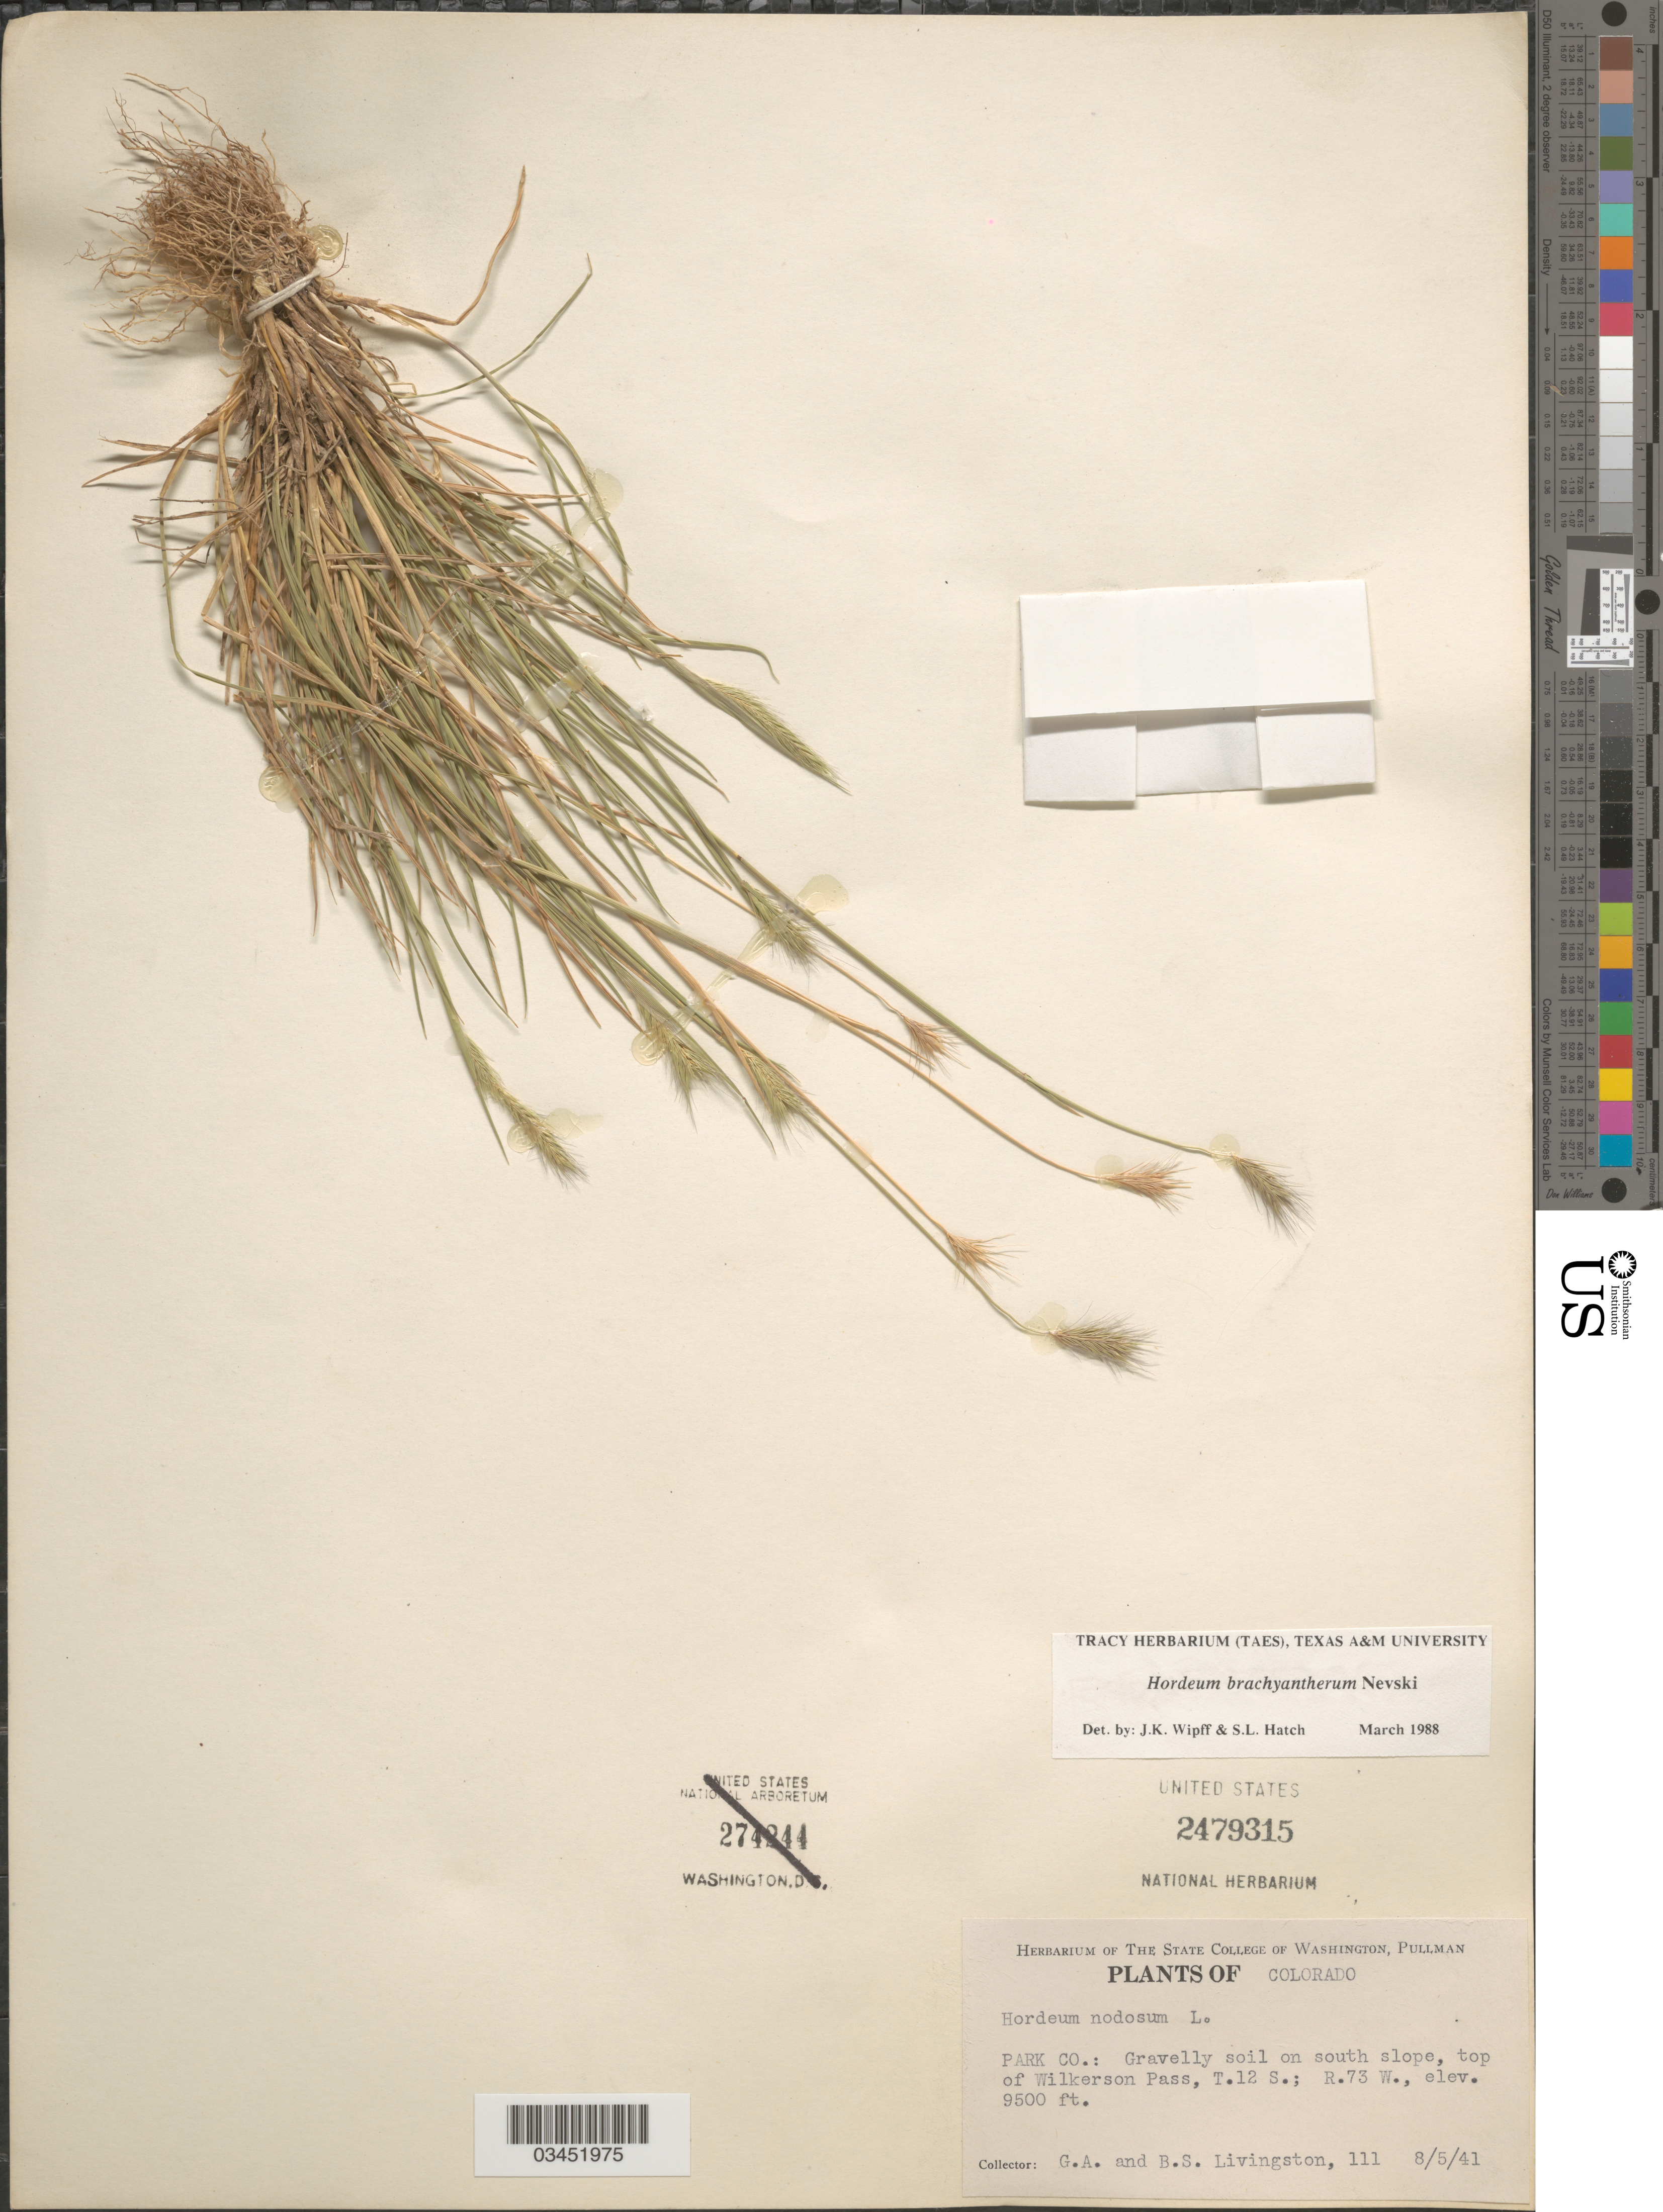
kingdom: Plantae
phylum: Tracheophyta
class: Liliopsida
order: Poales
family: Poaceae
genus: Hordeum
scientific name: Hordeum brachyantherum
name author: Nevski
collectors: G. Livingston & B. Livingston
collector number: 111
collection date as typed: Transcribed d/m/y: 5/8/41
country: United States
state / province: Colorado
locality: Park Co.: Gravelly soil on south slope, top of Wilkerson Pass, T.12 S.; R.73 W.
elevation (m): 2896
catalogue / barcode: US 2479315